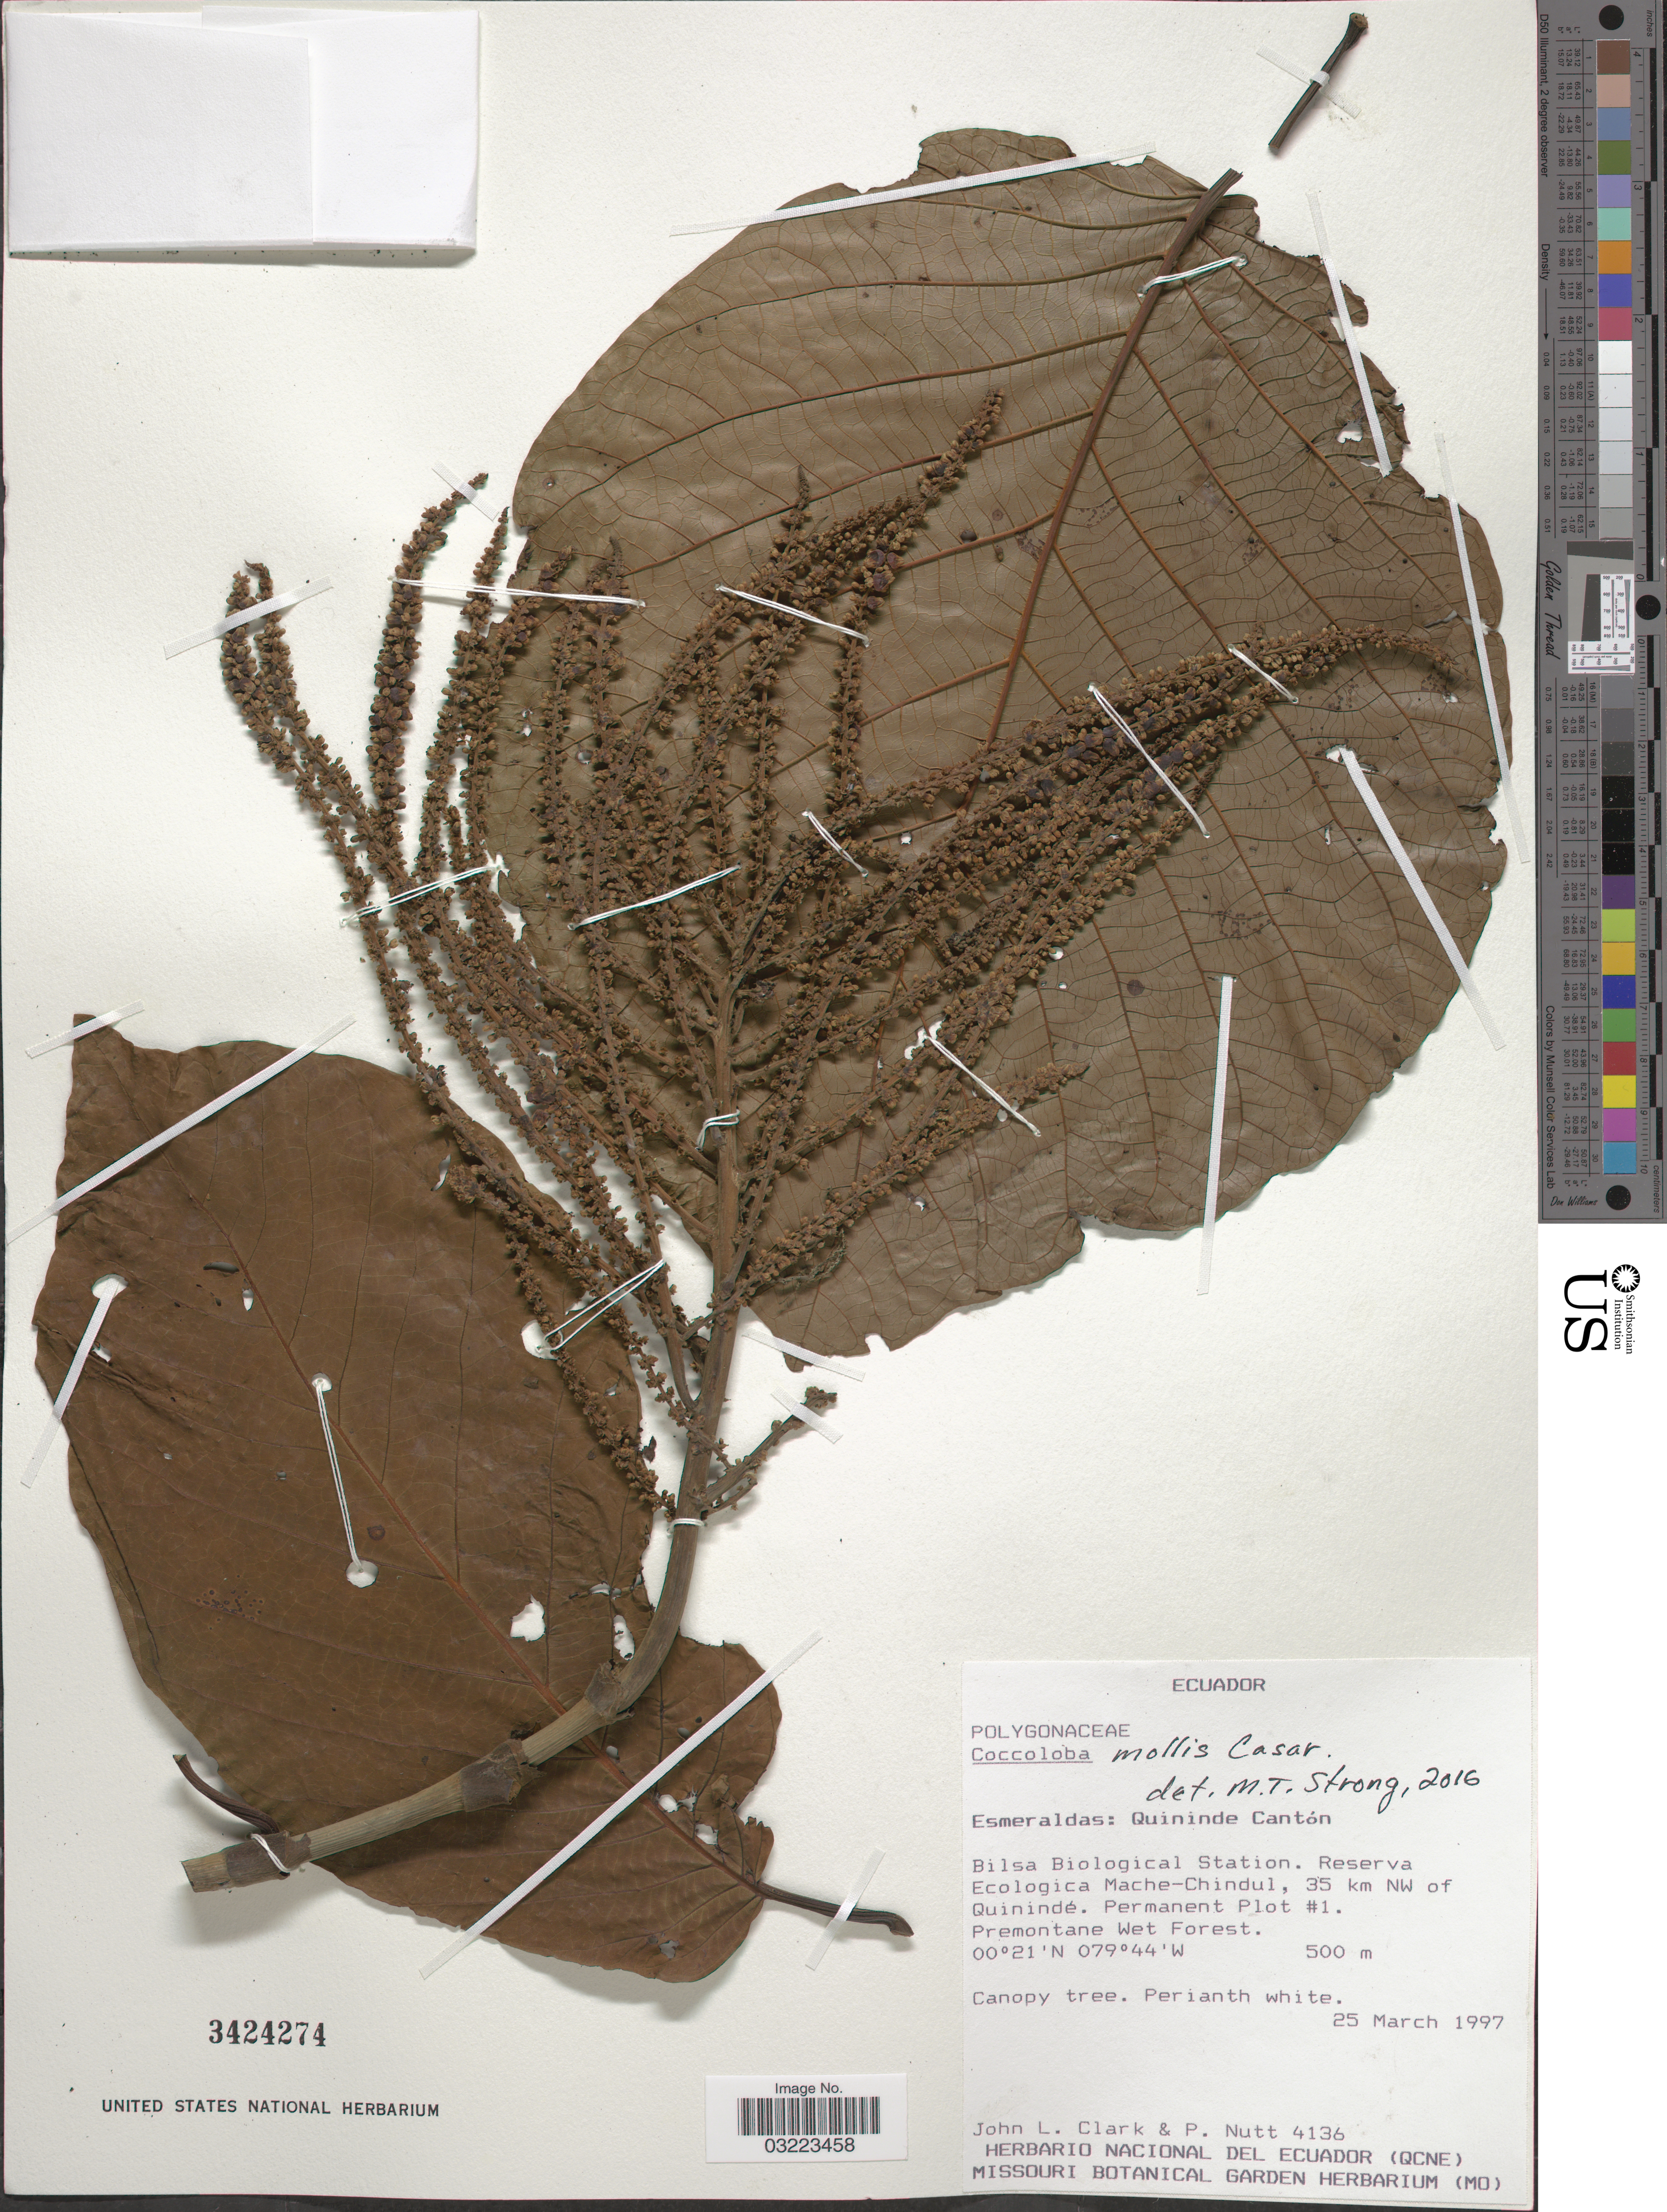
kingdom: Plantae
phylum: Tracheophyta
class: Magnoliopsida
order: Caryophyllales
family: Polygonaceae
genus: Coccoloba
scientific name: Coccoloba mollis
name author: Casar.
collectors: J. L. Clark & P. Nutt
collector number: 4136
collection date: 1997-03-25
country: Ecuador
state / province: Esmeraldas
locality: Quininde Cantón, Bilsa Biological Station. Reserva Ecologica Mache-Chindul, 35 km NW of Quinindé. Permanent Plot #1.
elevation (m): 500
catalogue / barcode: US 3424274